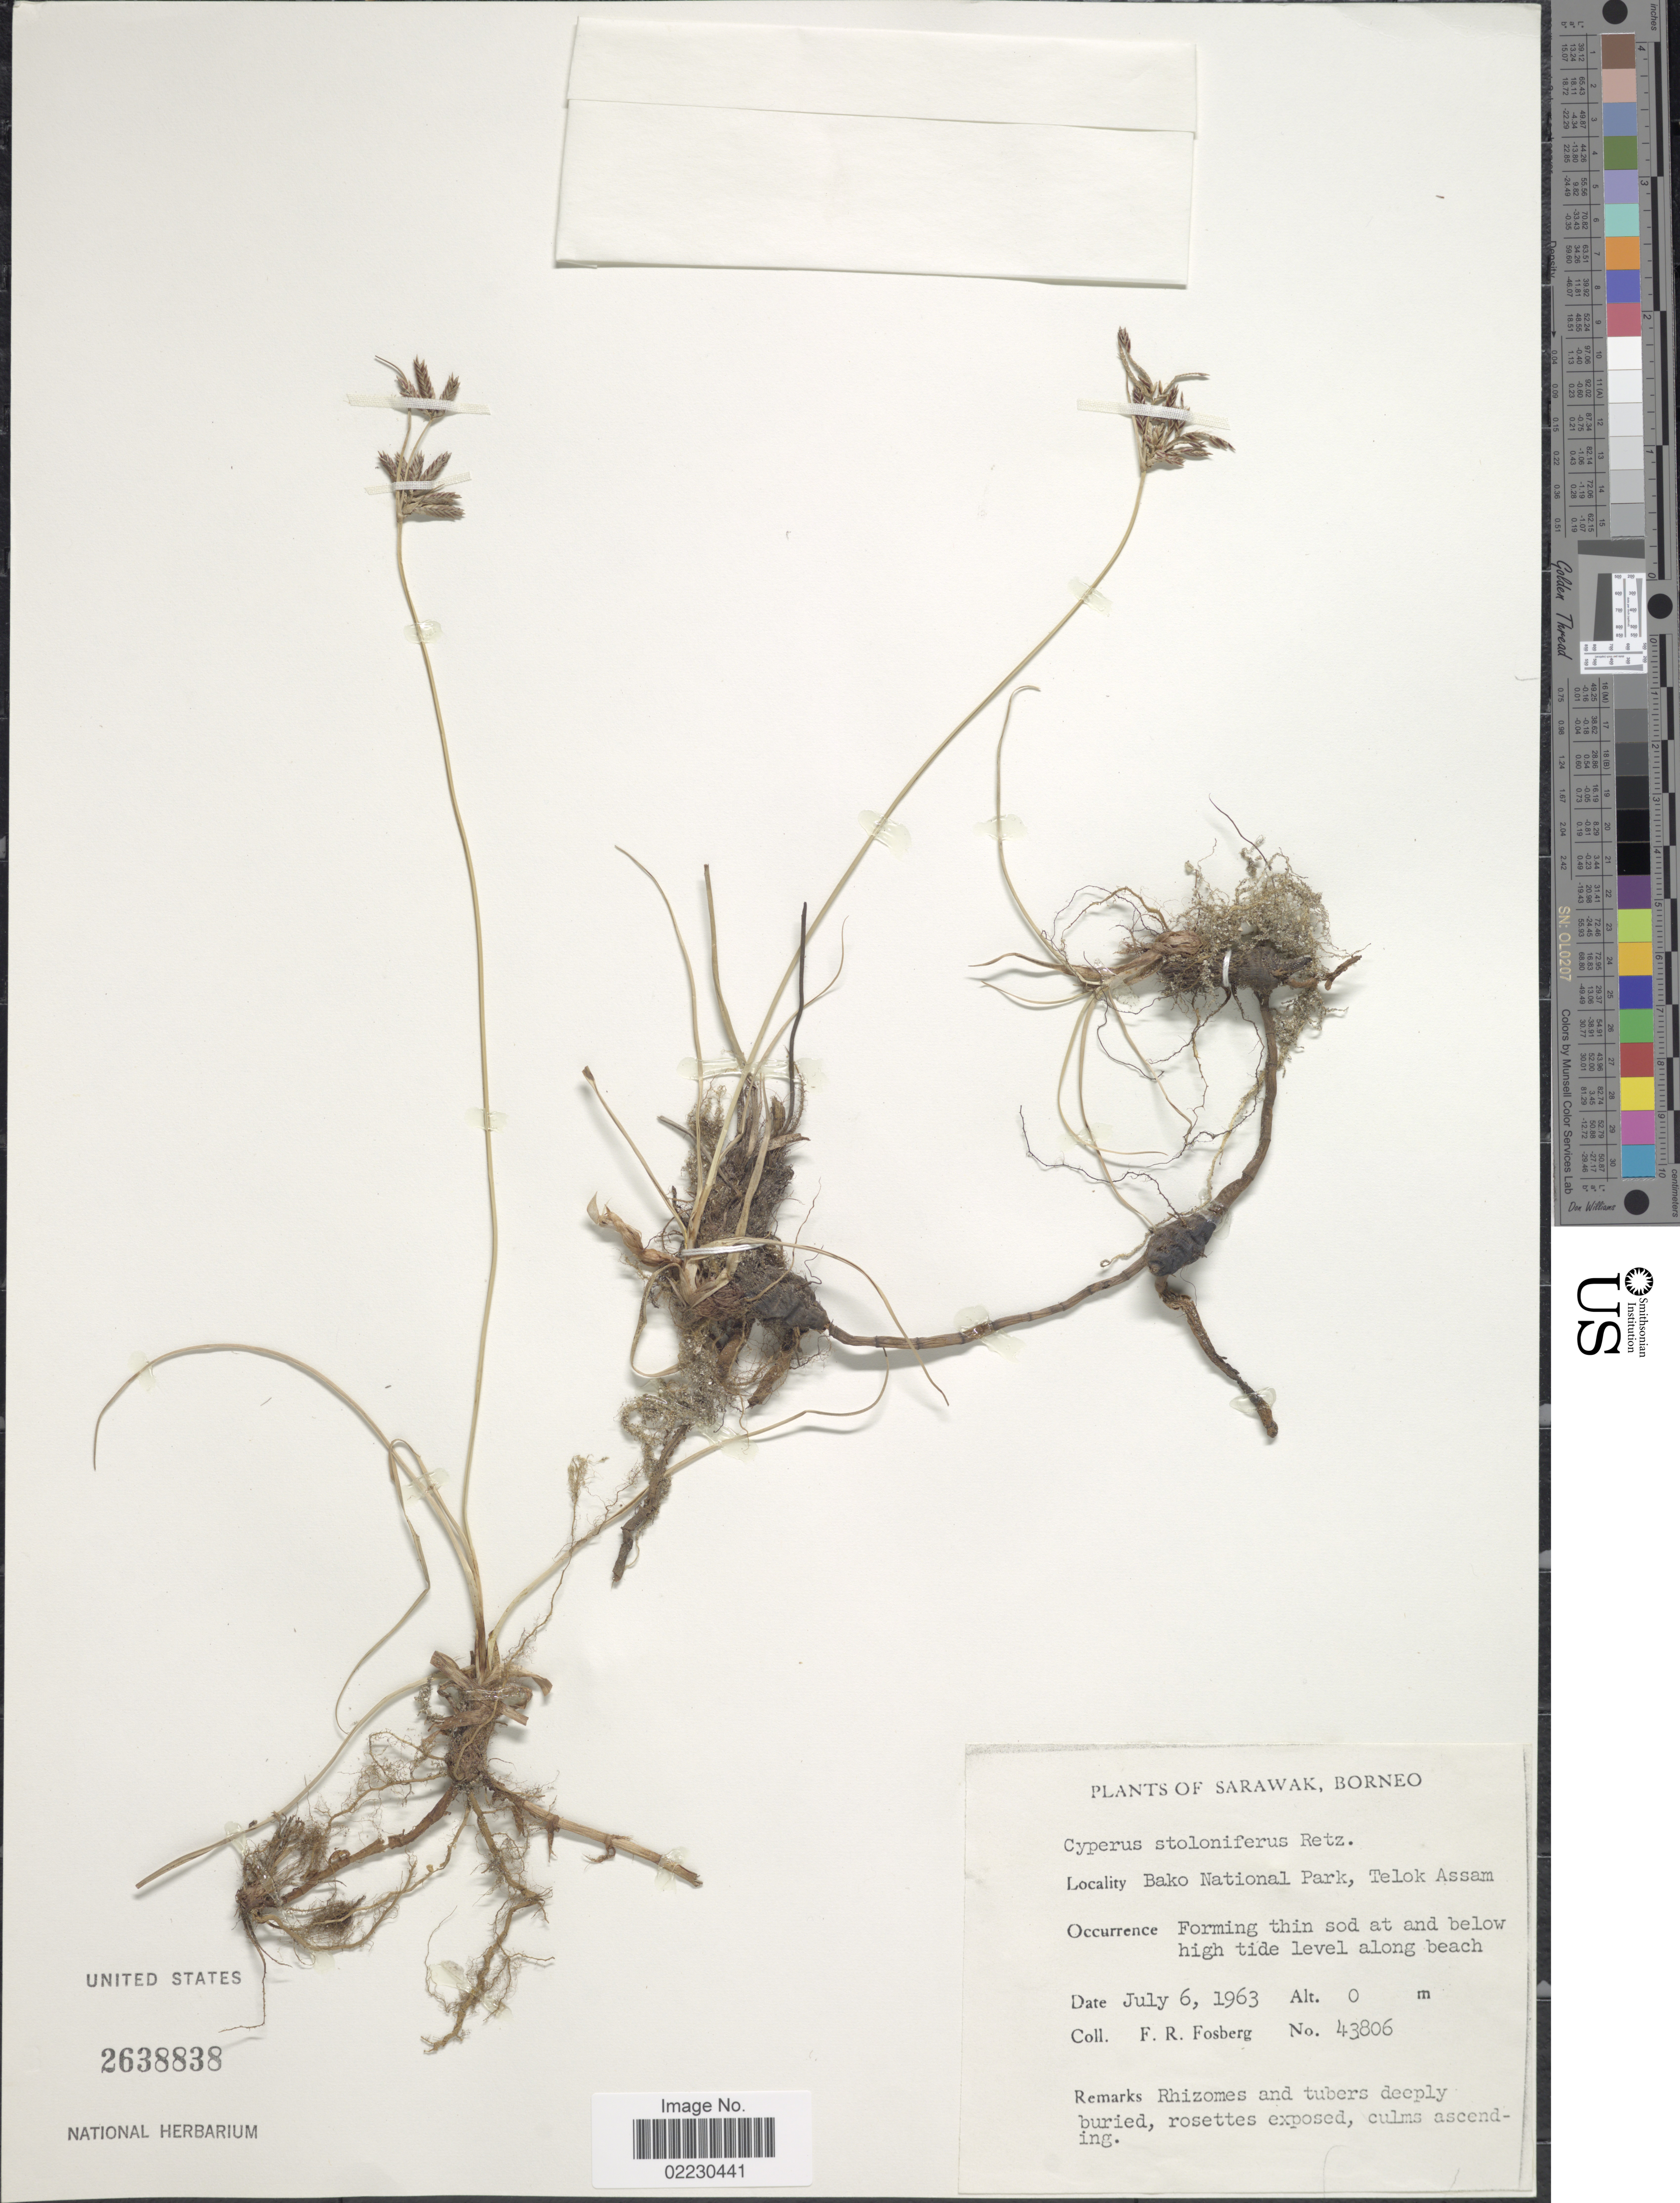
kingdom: Plantae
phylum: Tracheophyta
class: Liliopsida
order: Poales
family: Cyperaceae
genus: Cyperus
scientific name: Cyperus stoloniferus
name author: Retz.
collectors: F. R. Fosberg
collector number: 43806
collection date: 1963-07-06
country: Malaysia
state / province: Sarawak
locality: Borneo, Bako National Park, Telok Assam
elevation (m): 0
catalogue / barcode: US 2638838